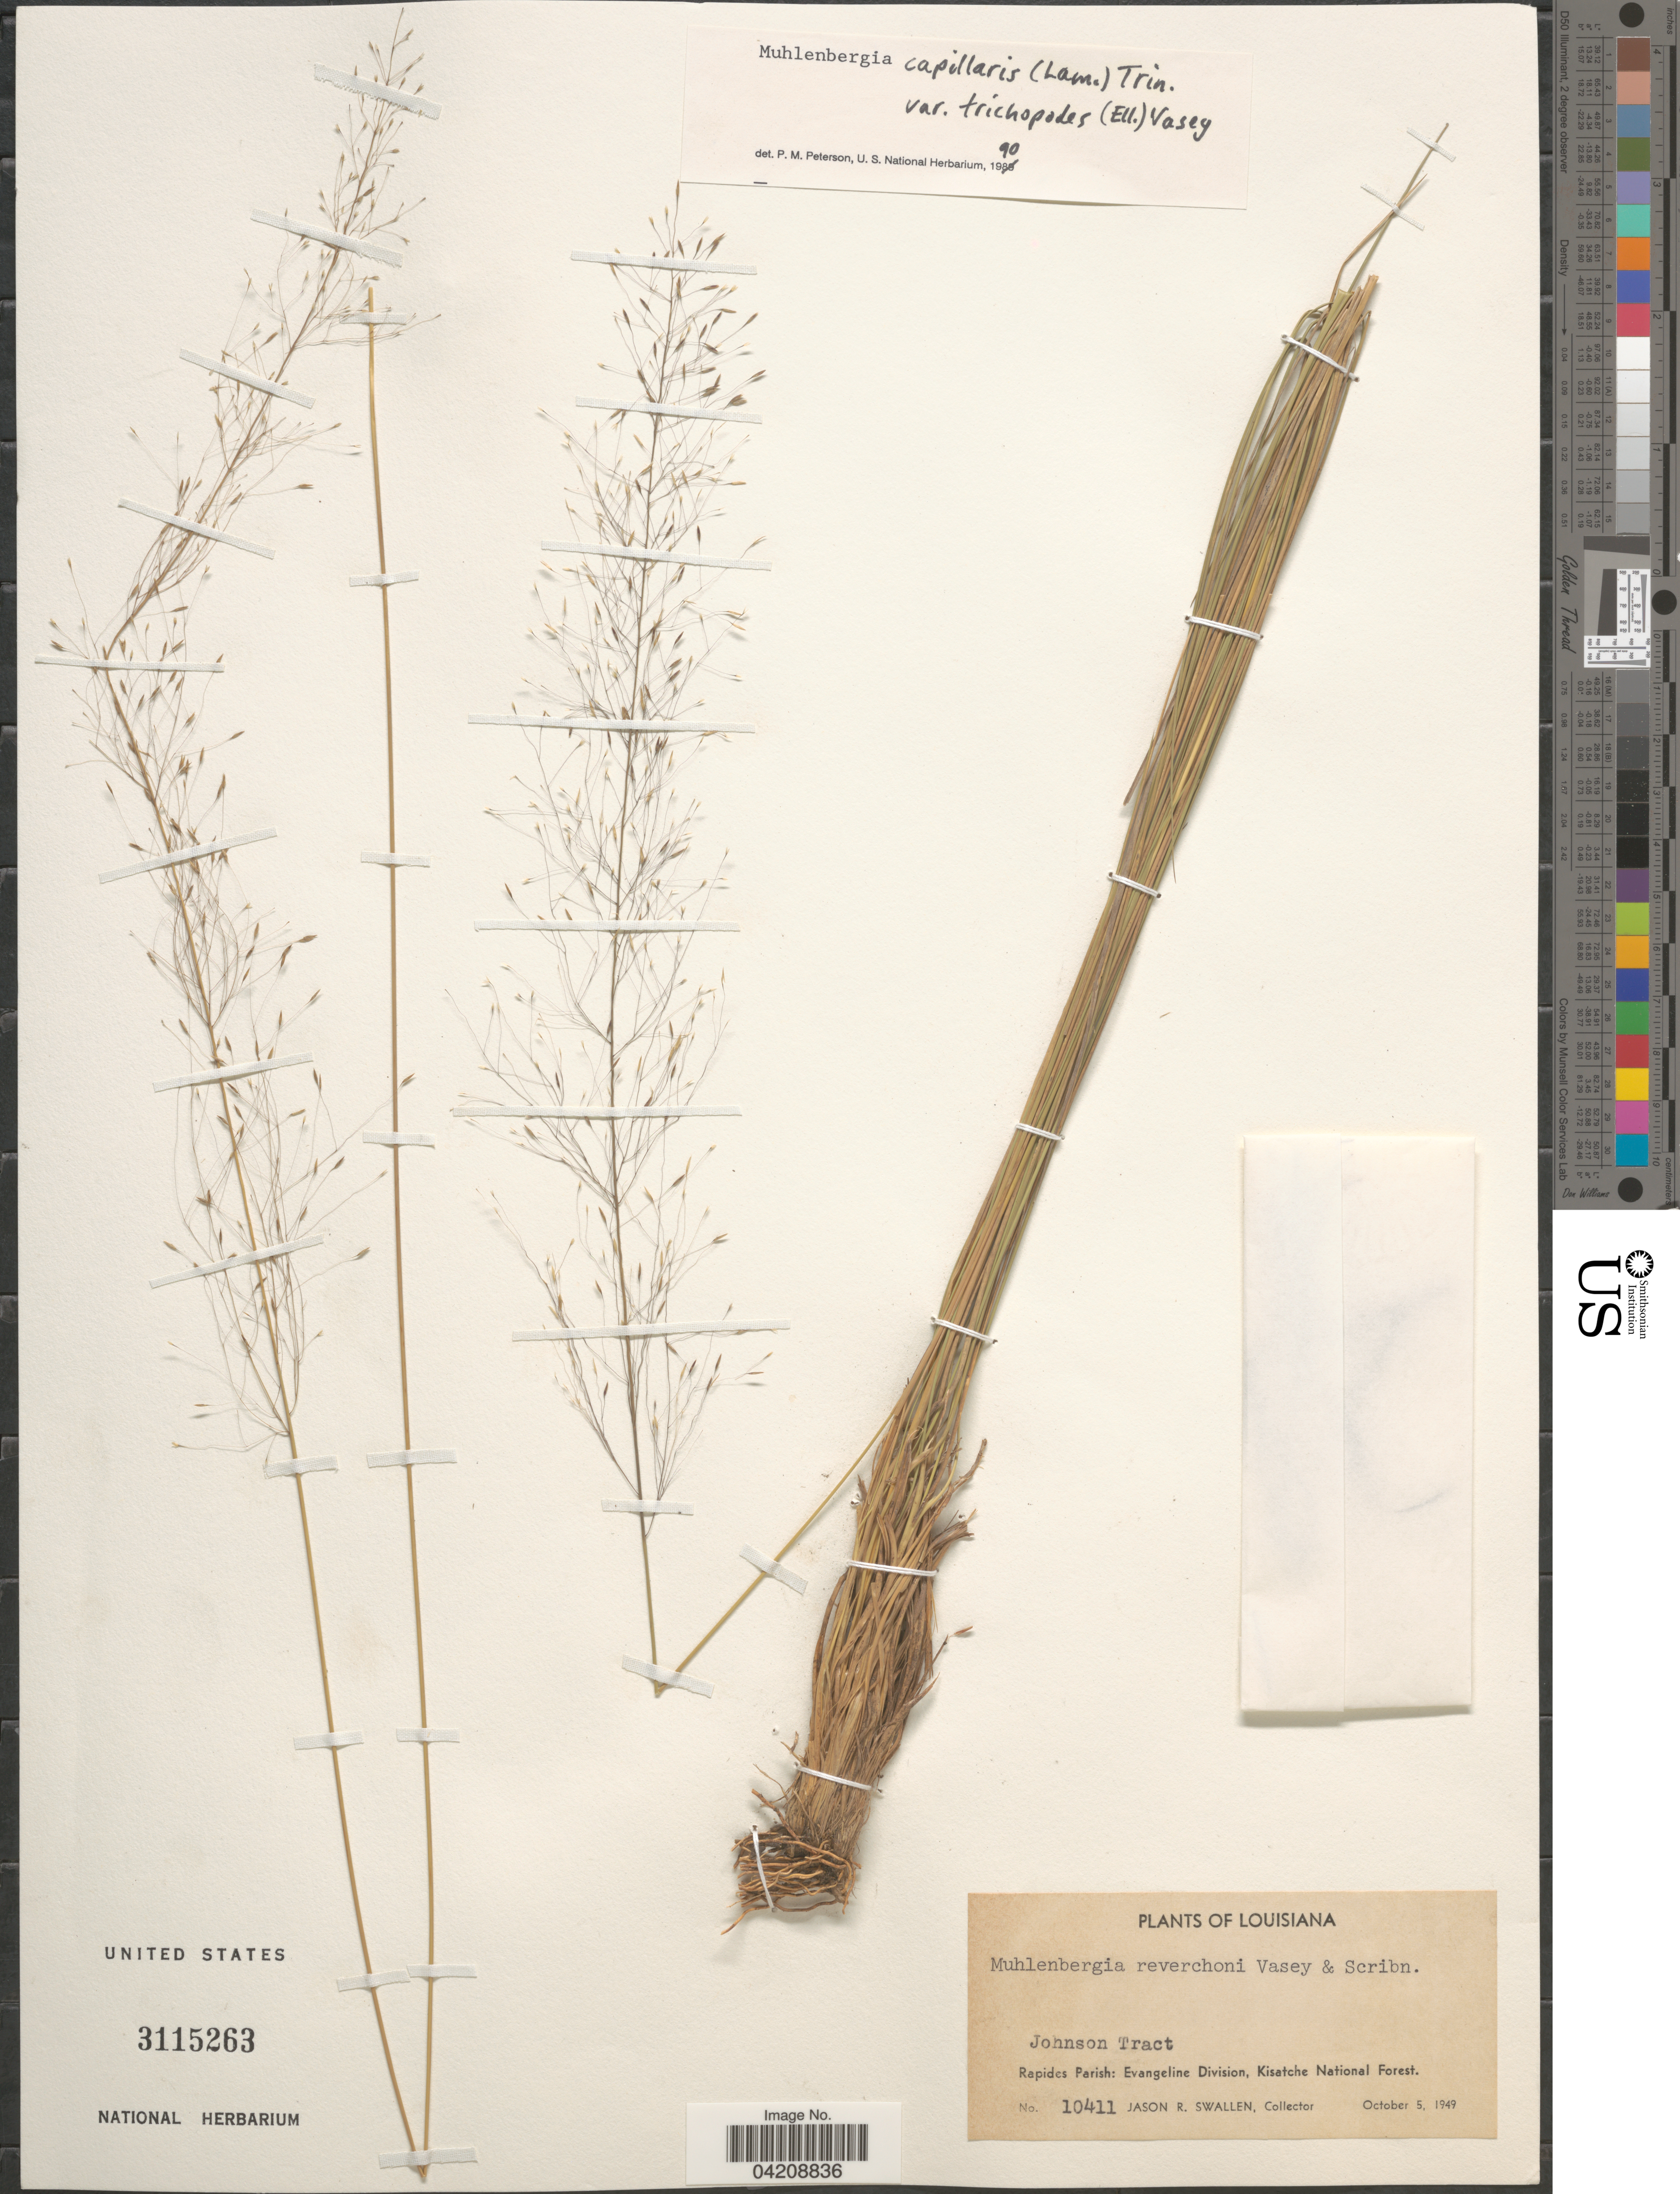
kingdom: Plantae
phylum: Tracheophyta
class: Liliopsida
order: Poales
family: Poaceae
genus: Muhlenbergia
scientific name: Muhlenbergia expansa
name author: Trin.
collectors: J. R. Swallen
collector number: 10411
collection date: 1949-10-05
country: United States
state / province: Louisiana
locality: Johnson Tract. Rapides Parish: Evangeline Division, Kisatche National Forest.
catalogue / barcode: US 3115263